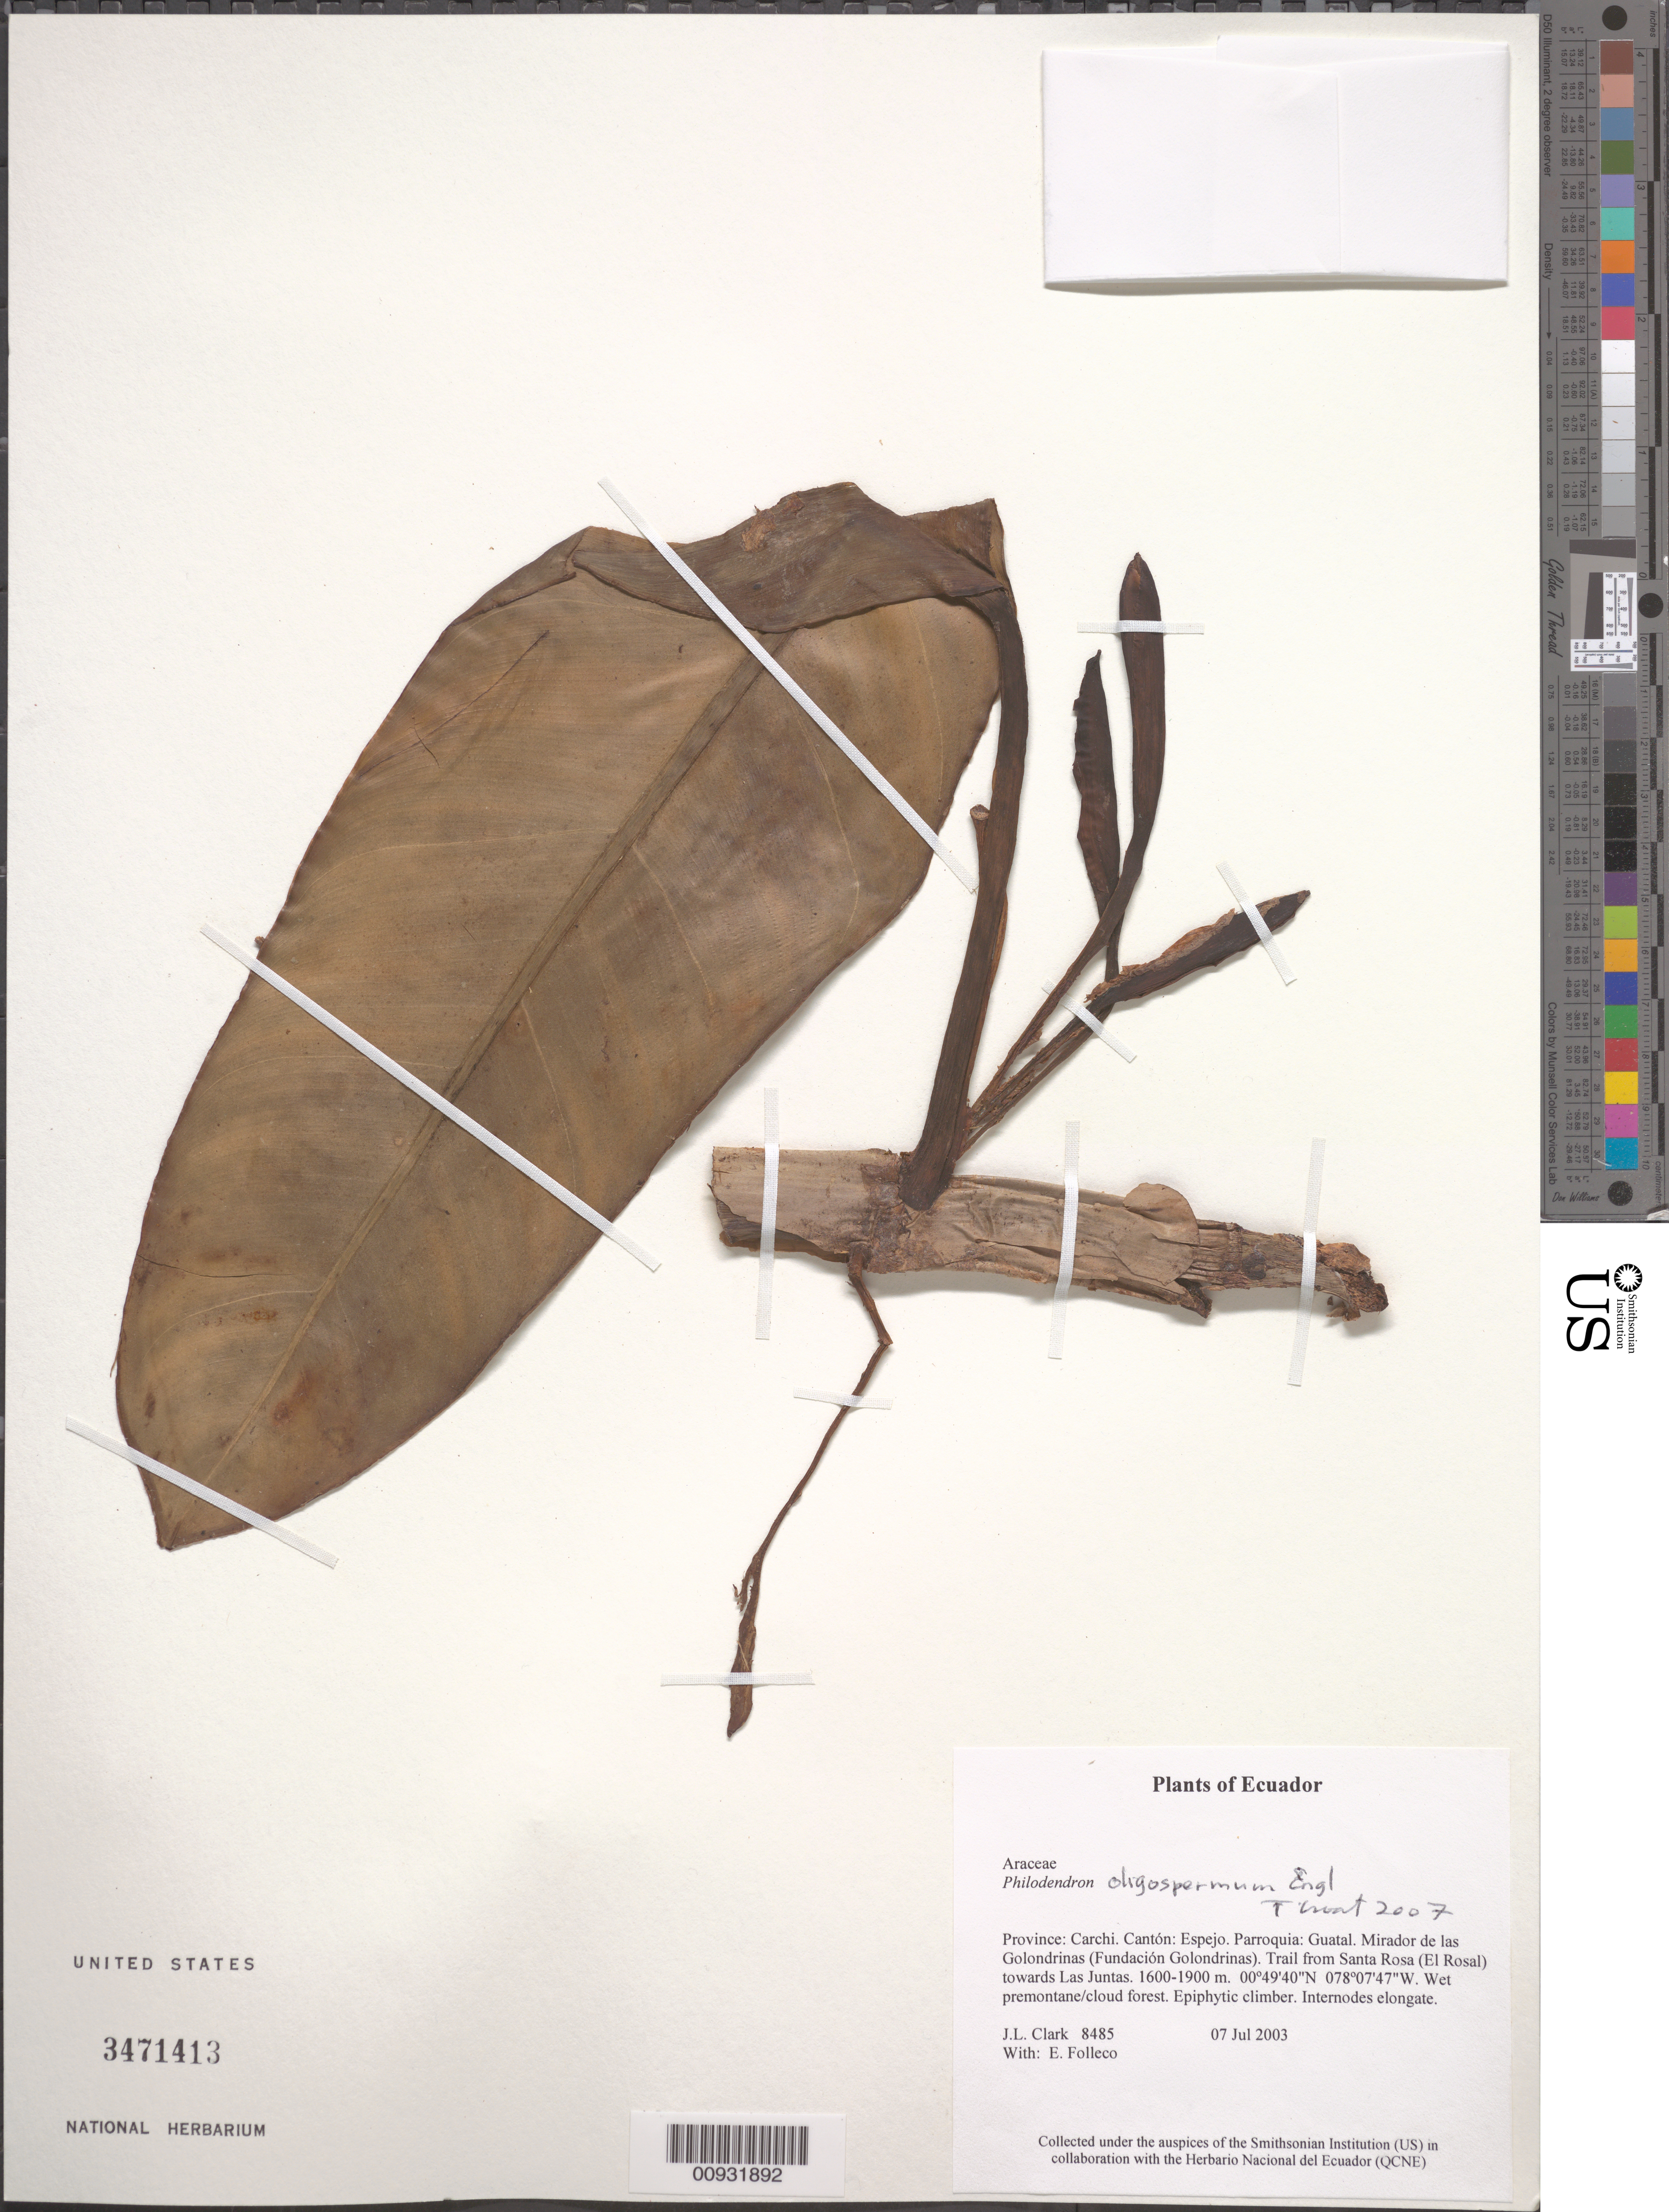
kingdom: Plantae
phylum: Tracheophyta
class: Liliopsida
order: Alismatales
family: Araceae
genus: Philodendron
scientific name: Philodendron oligospermum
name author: Engl.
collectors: J. L. Clark & E. Folleco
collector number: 08485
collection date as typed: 07 Jul 2003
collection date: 2003-07-07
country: Ecuador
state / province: Carchi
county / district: Espejo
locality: Parroquia: Guatal. Mirador de las Golondrinas (Fundación Golondrinas). Trail from Santa Rosa (El Rosal) towards Las Juntas.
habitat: Wet premontane/cloud forest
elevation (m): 1600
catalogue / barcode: US 3471413